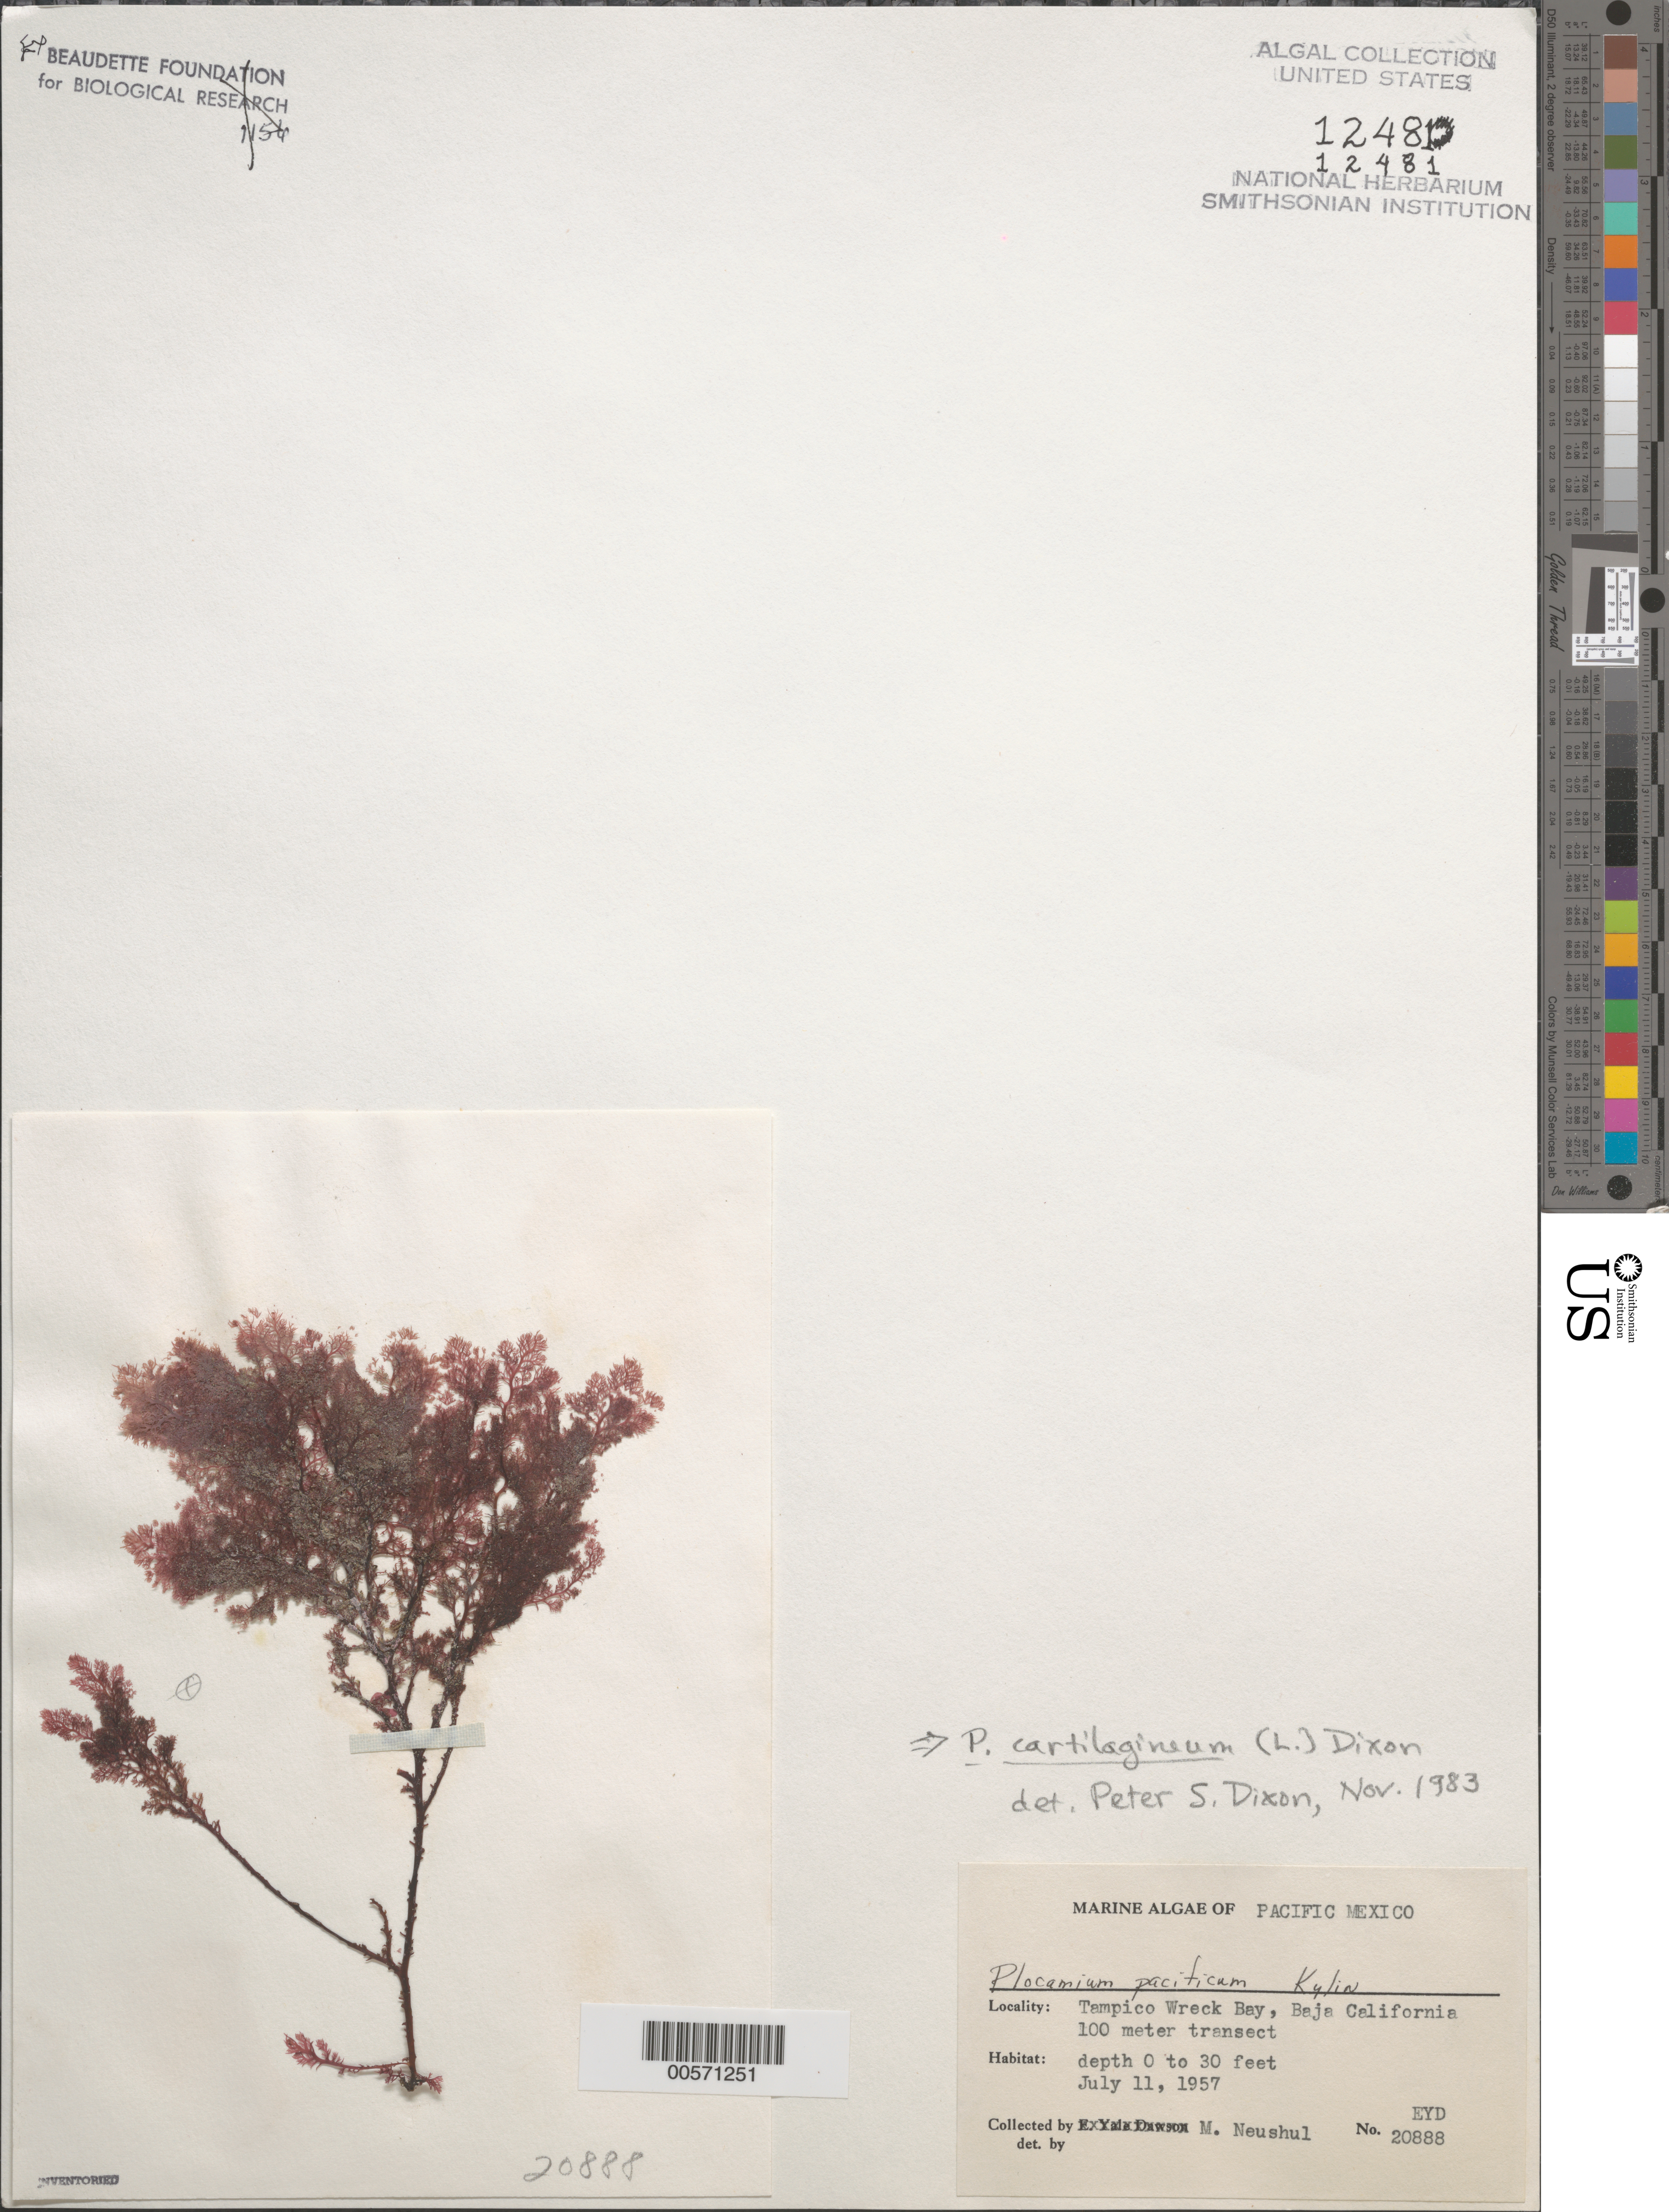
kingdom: Plantae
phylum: Rhodophyta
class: Florideophyceae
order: Plocamiales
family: Plocamiaceae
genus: Plocamium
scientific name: Plocamium cartilagineum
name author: (L.) P.S. Dixon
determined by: Dixon, P. S.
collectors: M. Neushul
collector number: EYD 20888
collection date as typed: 11 Jul 1957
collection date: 1957-07-11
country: Mexico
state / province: Baja California Norte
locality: Tampico Wreck Bay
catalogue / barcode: US 12481